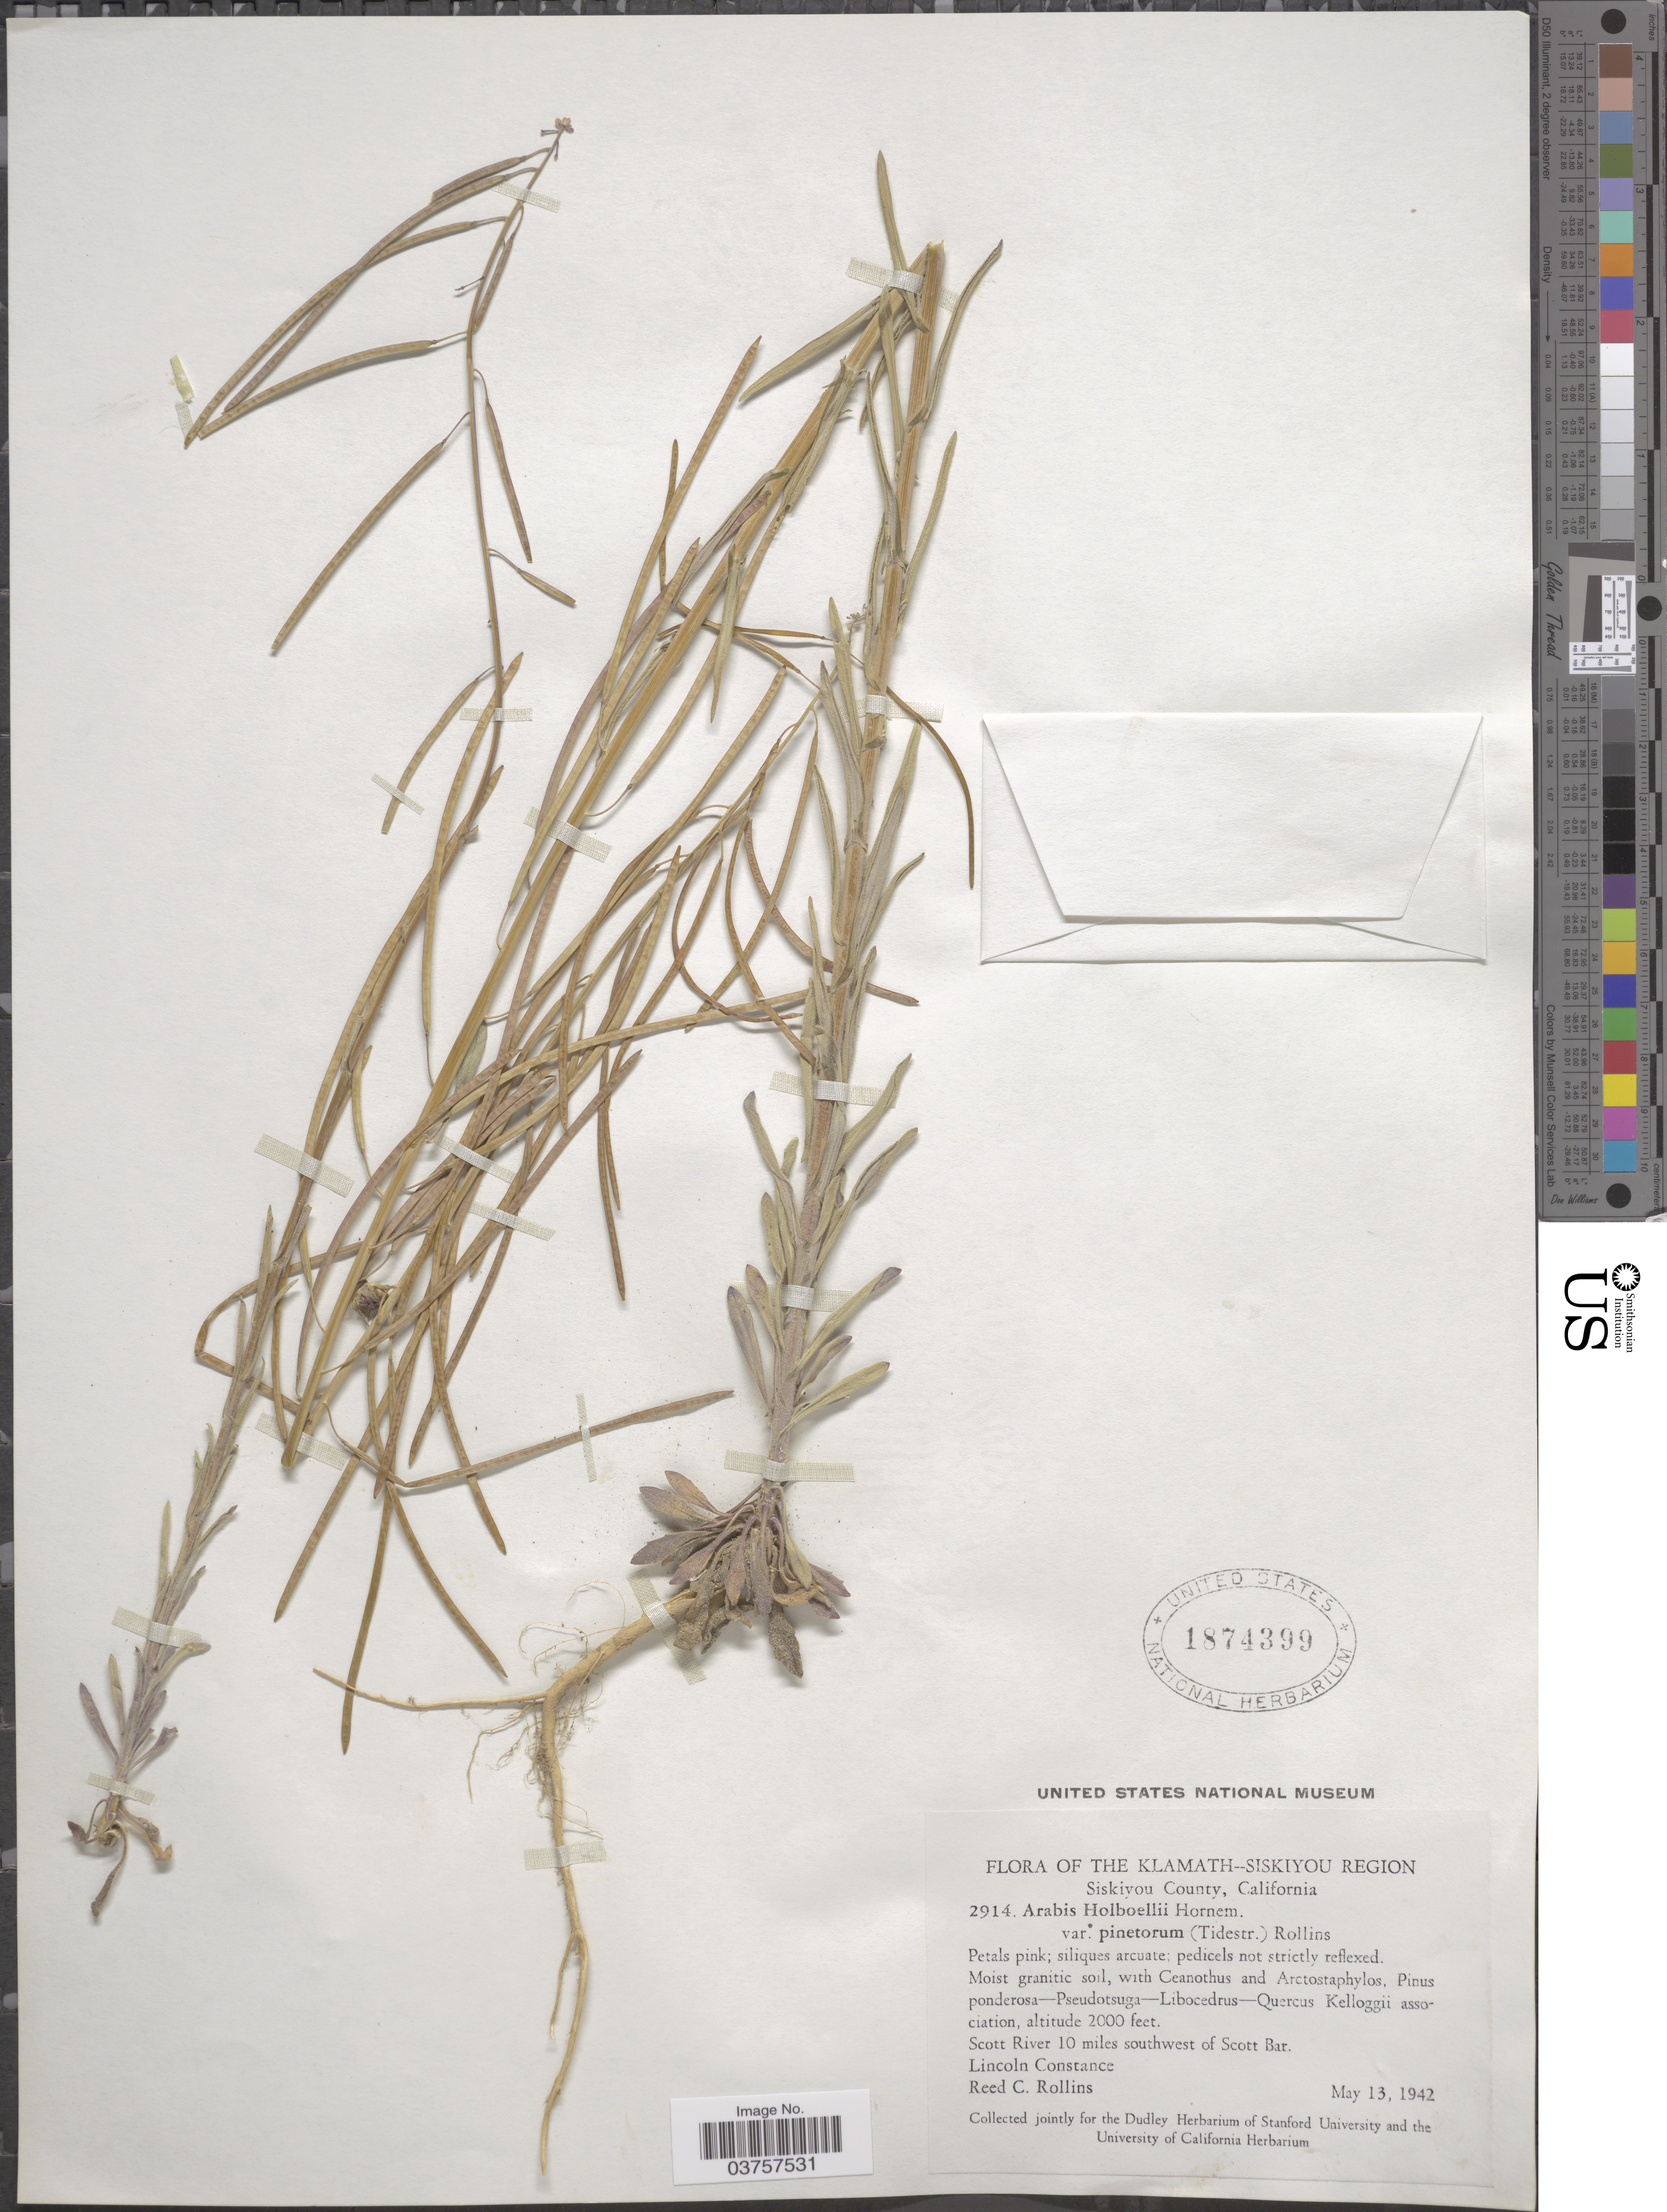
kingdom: Plantae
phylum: Tracheophyta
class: Magnoliopsida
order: Brassicales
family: Brassicaceae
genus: Arabis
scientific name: Arabis holboellii var. pinetorum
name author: (Tidestr.) Rollins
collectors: L. Constance & R. C. Rollins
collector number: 2914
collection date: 1942-05-13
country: United States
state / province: California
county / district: Siskiyou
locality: The Klamath-Siskiyou Region. Siskiyou County. Scott River 10 miles southwest of Scott Bar.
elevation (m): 610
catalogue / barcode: US 1874399